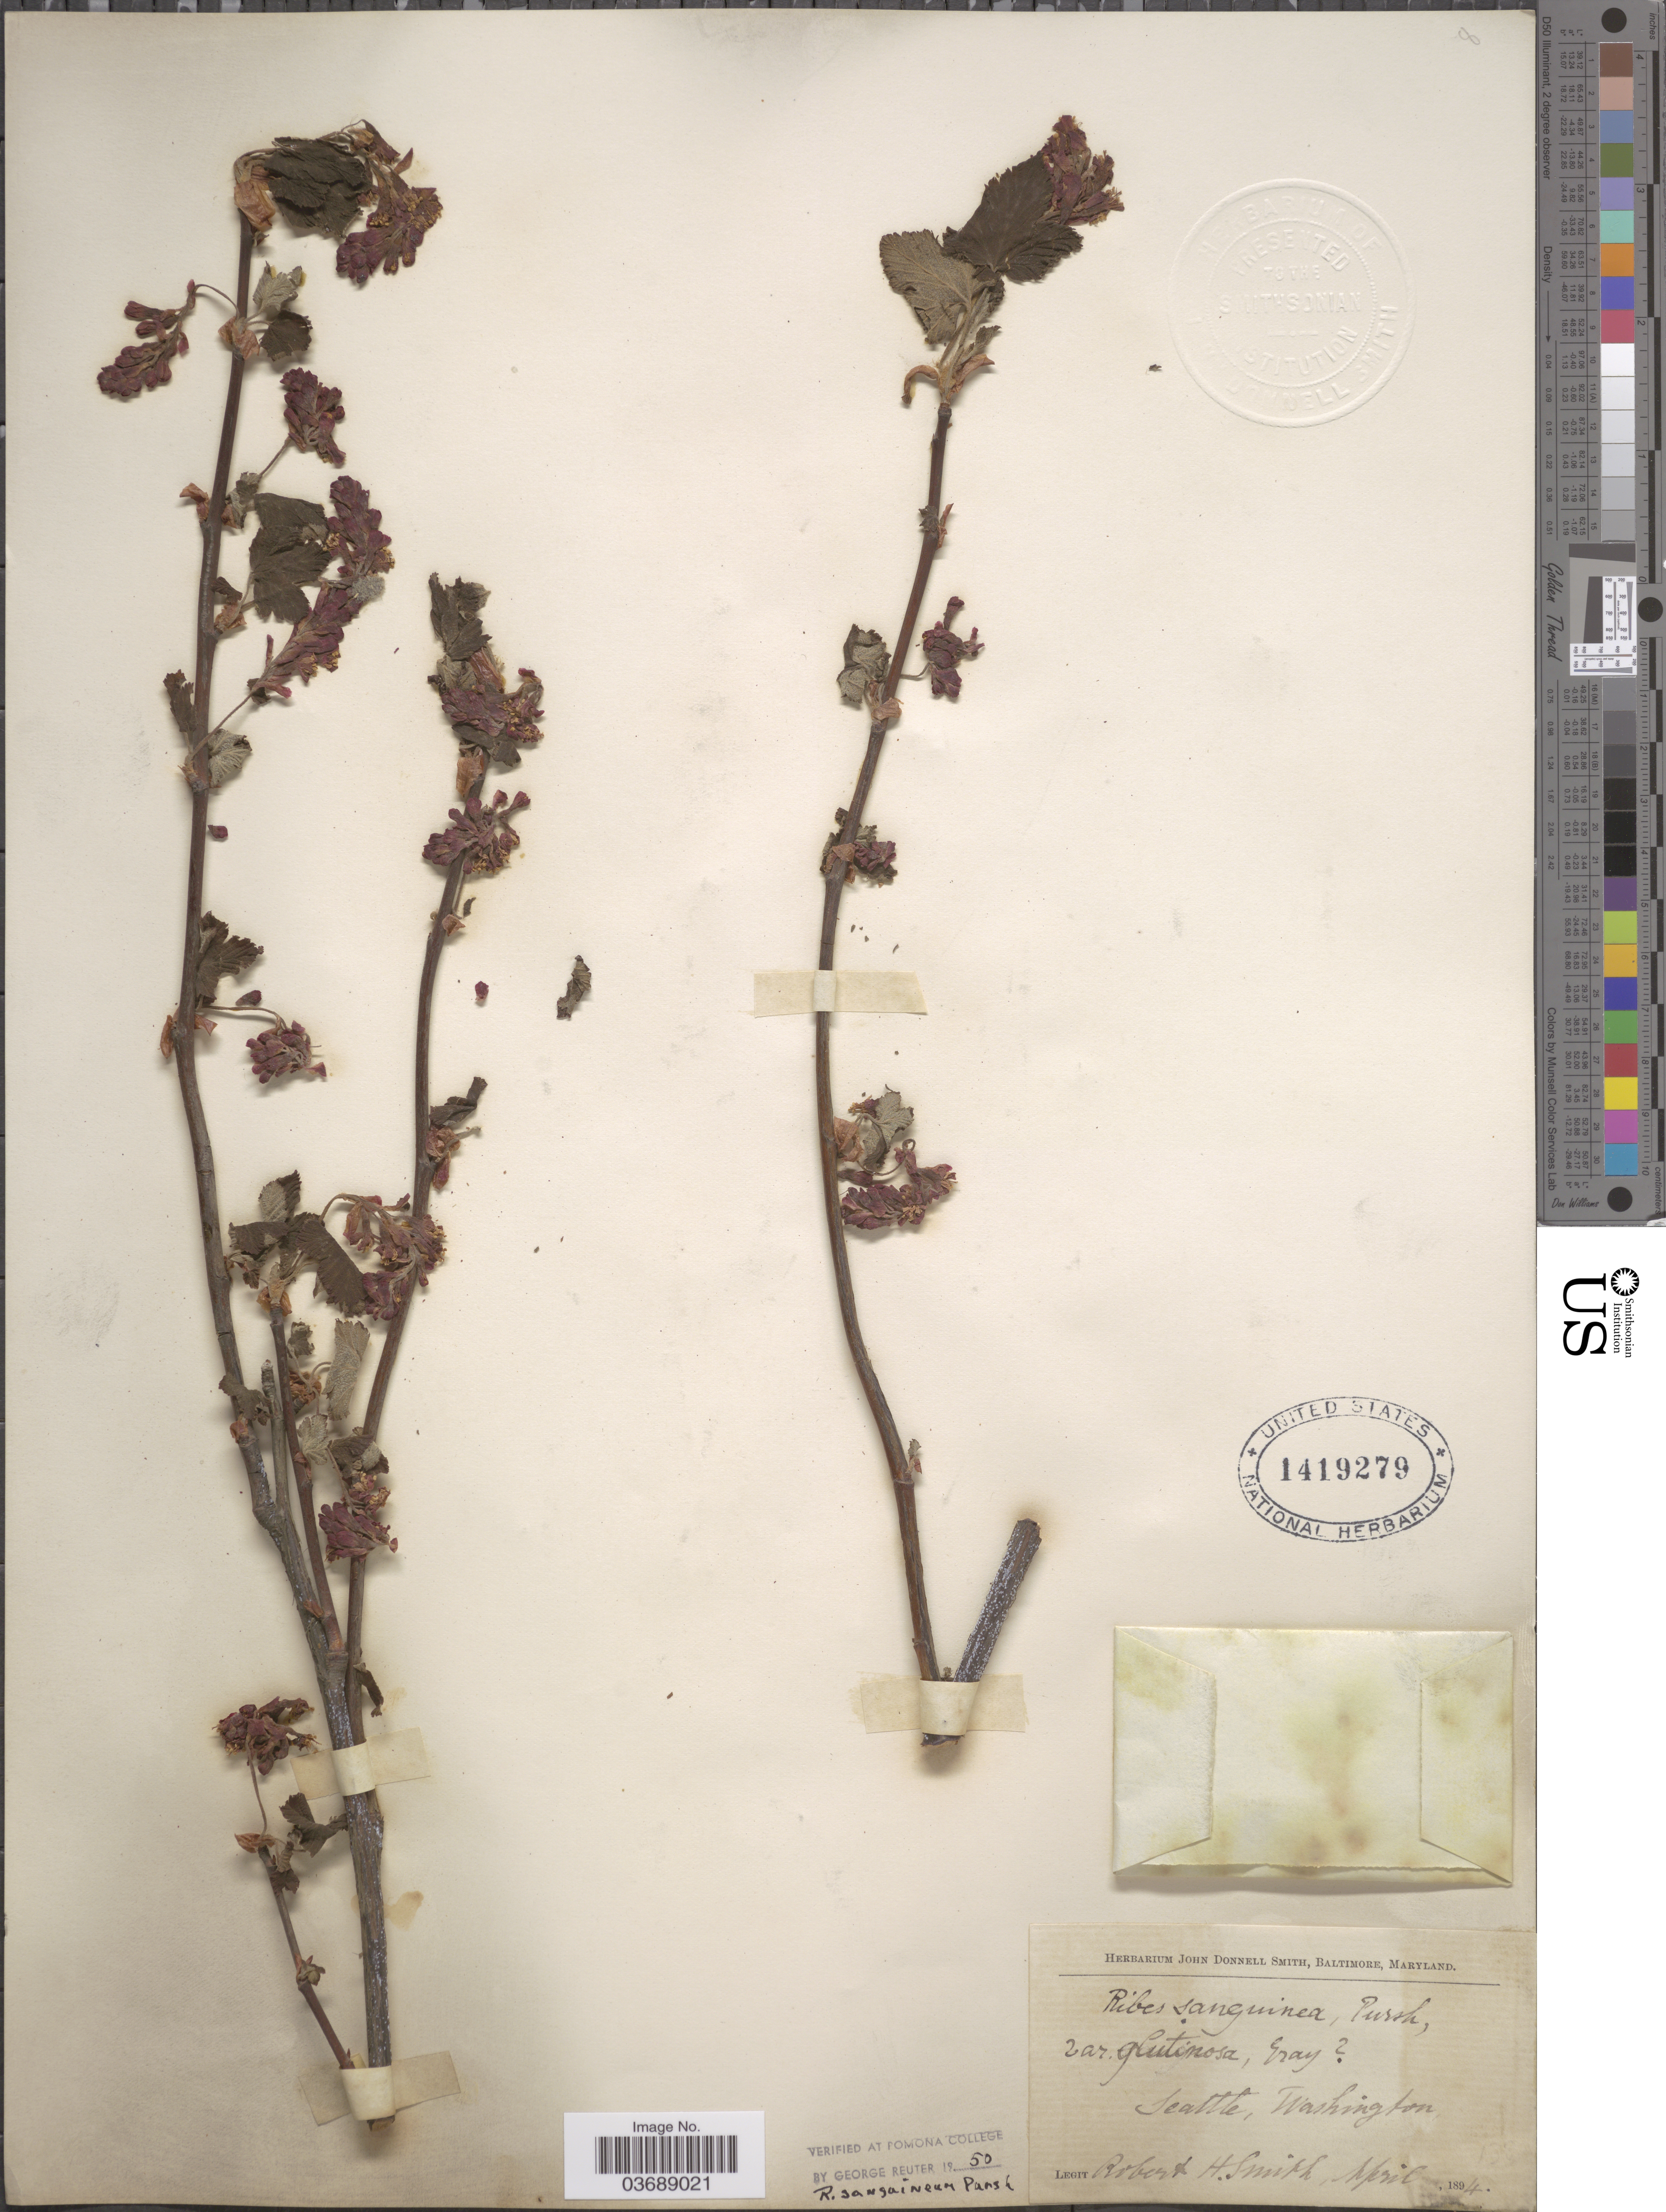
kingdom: Plantae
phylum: Tracheophyta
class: Magnoliopsida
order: Saxifragales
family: Grossulariaceae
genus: Ribes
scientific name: Ribes sanguineum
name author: Pursh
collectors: R. H. Smith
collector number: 138*?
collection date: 1894-04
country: United States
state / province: Washington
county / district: King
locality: Seattle.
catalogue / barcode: US 1419279